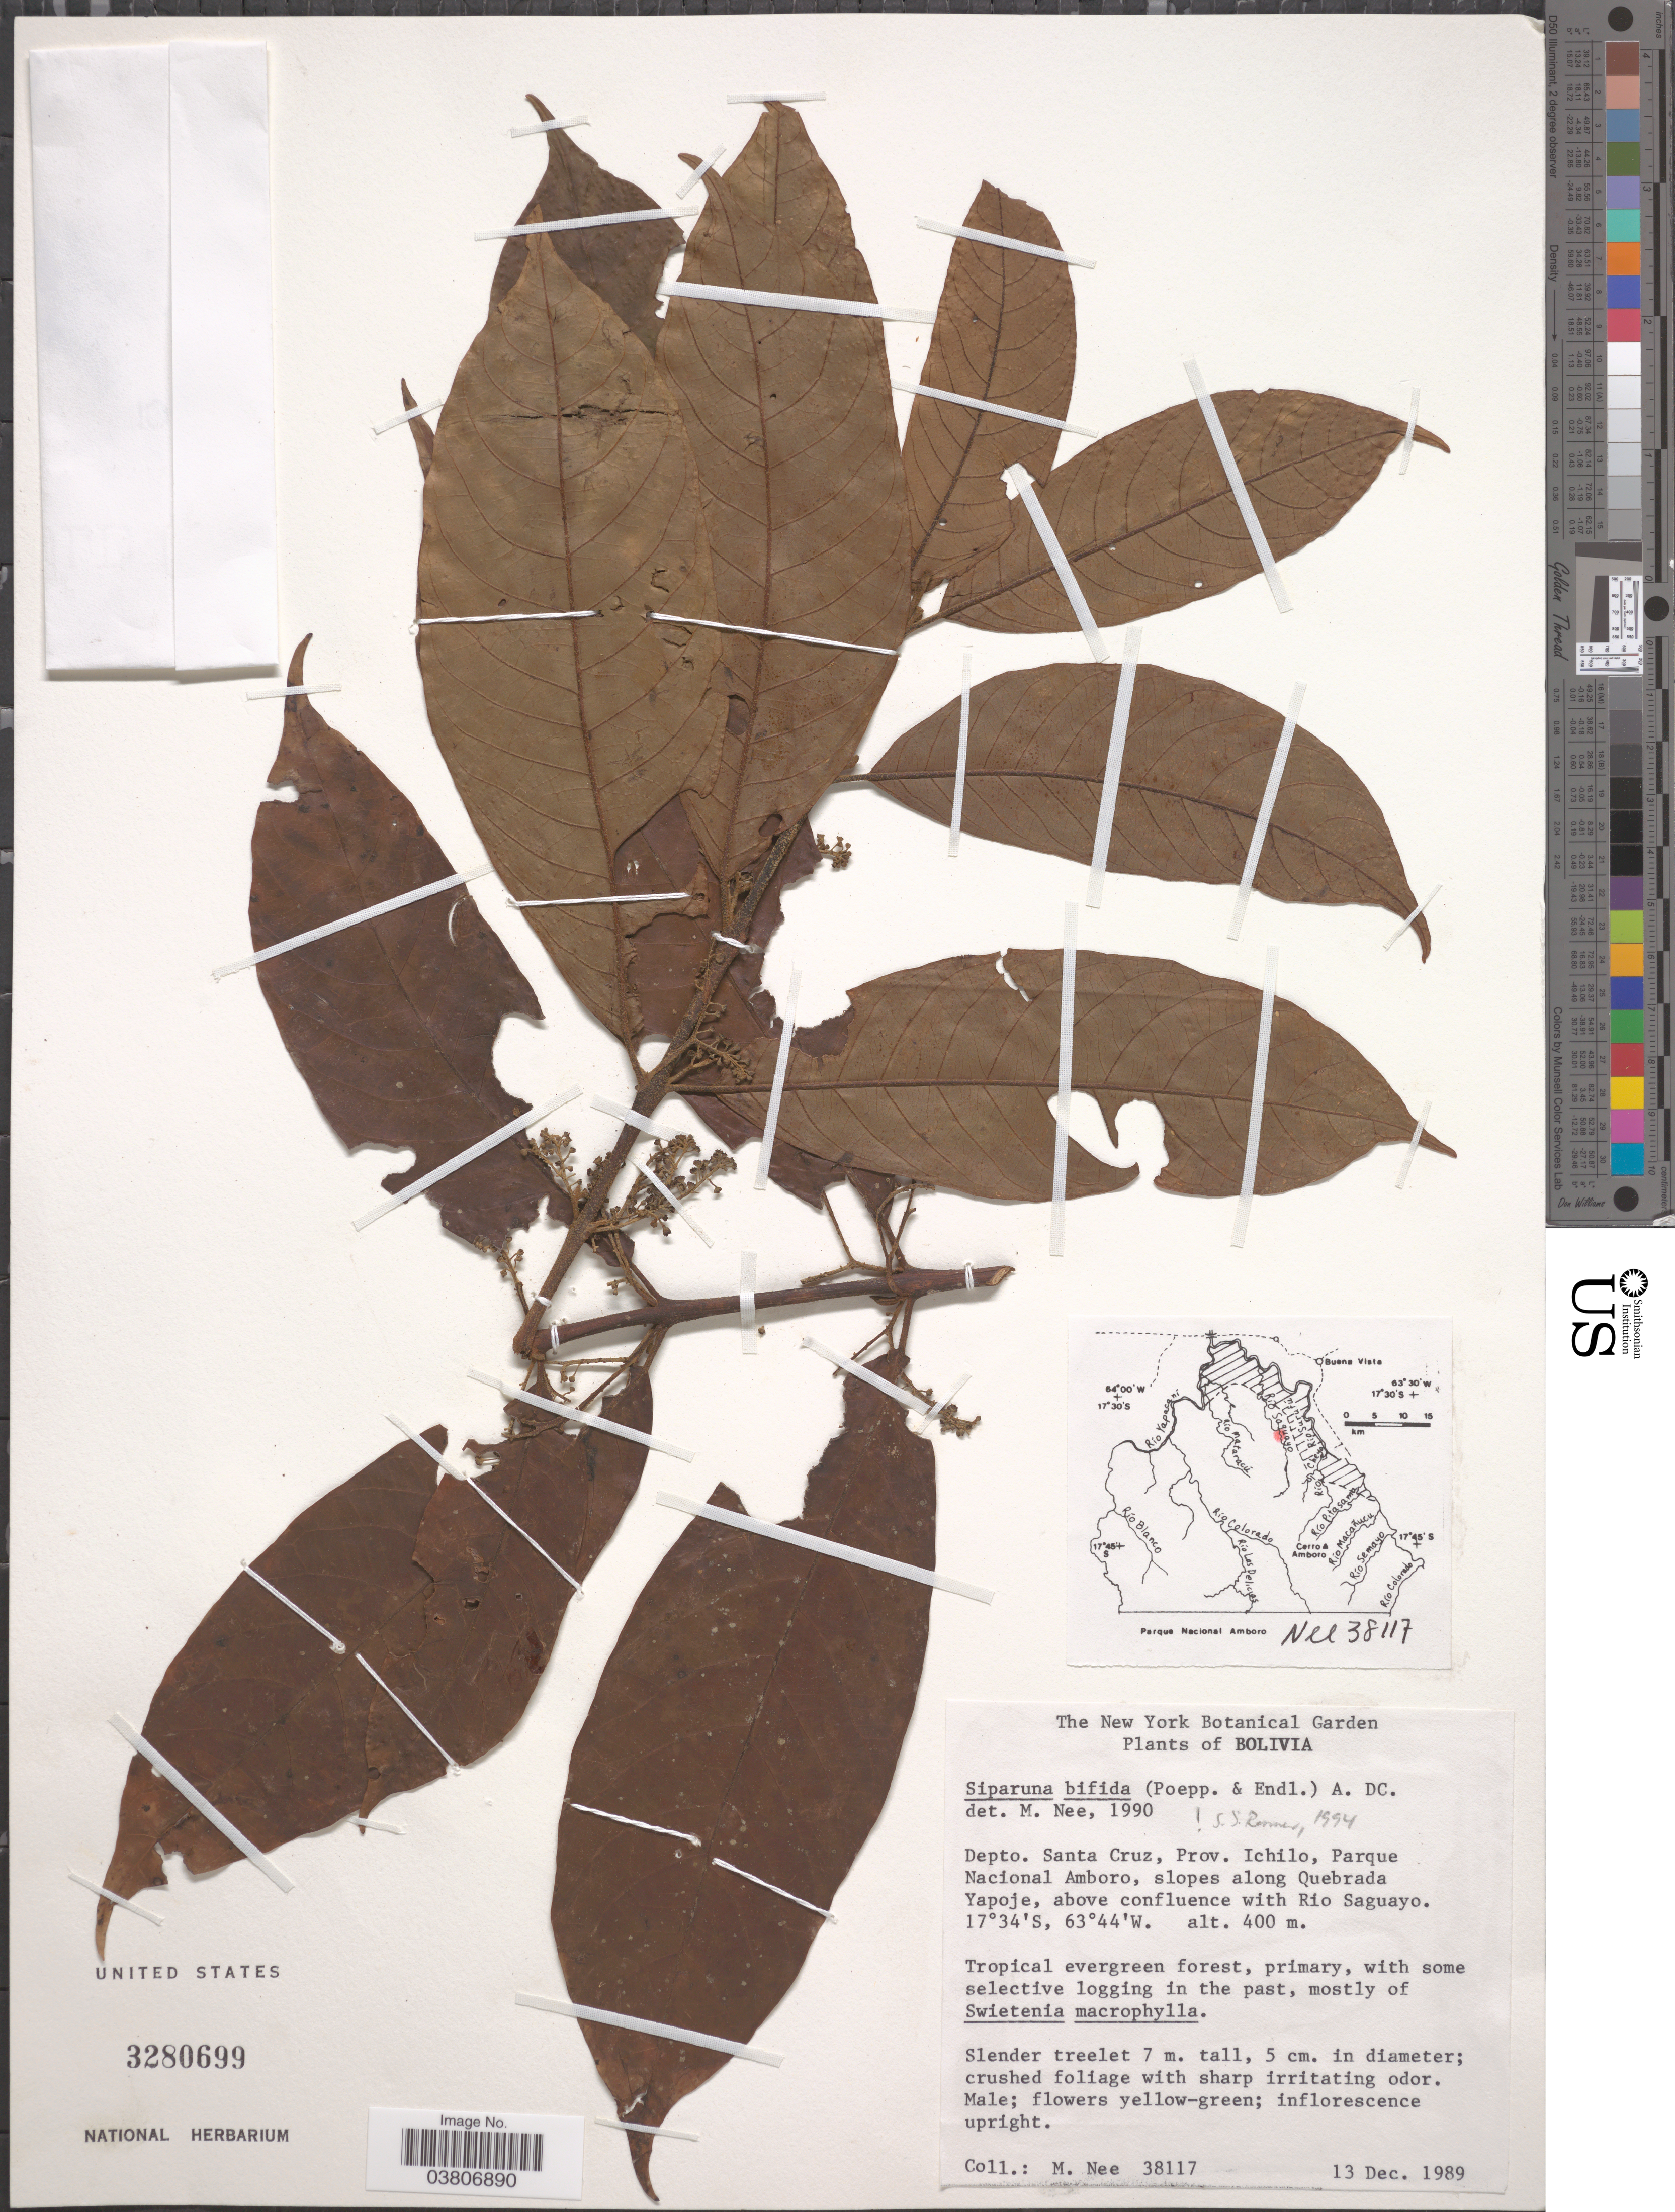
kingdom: Plantae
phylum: Tracheophyta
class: Magnoliopsida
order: Laurales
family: Siparunaceae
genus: Siparuna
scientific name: Siparuna bifida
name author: (Poepp. & Endl.) A. DC.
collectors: M. Nee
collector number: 38117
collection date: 1989-12-13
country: Bolivia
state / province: Santa Cruz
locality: Depto. Santa Cruz, Prov. Ichilo, Parque Nacional Amboro, slopes along Quebrada Yapoje, above confluence with Rio Saguayo.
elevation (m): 400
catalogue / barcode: US 3280699